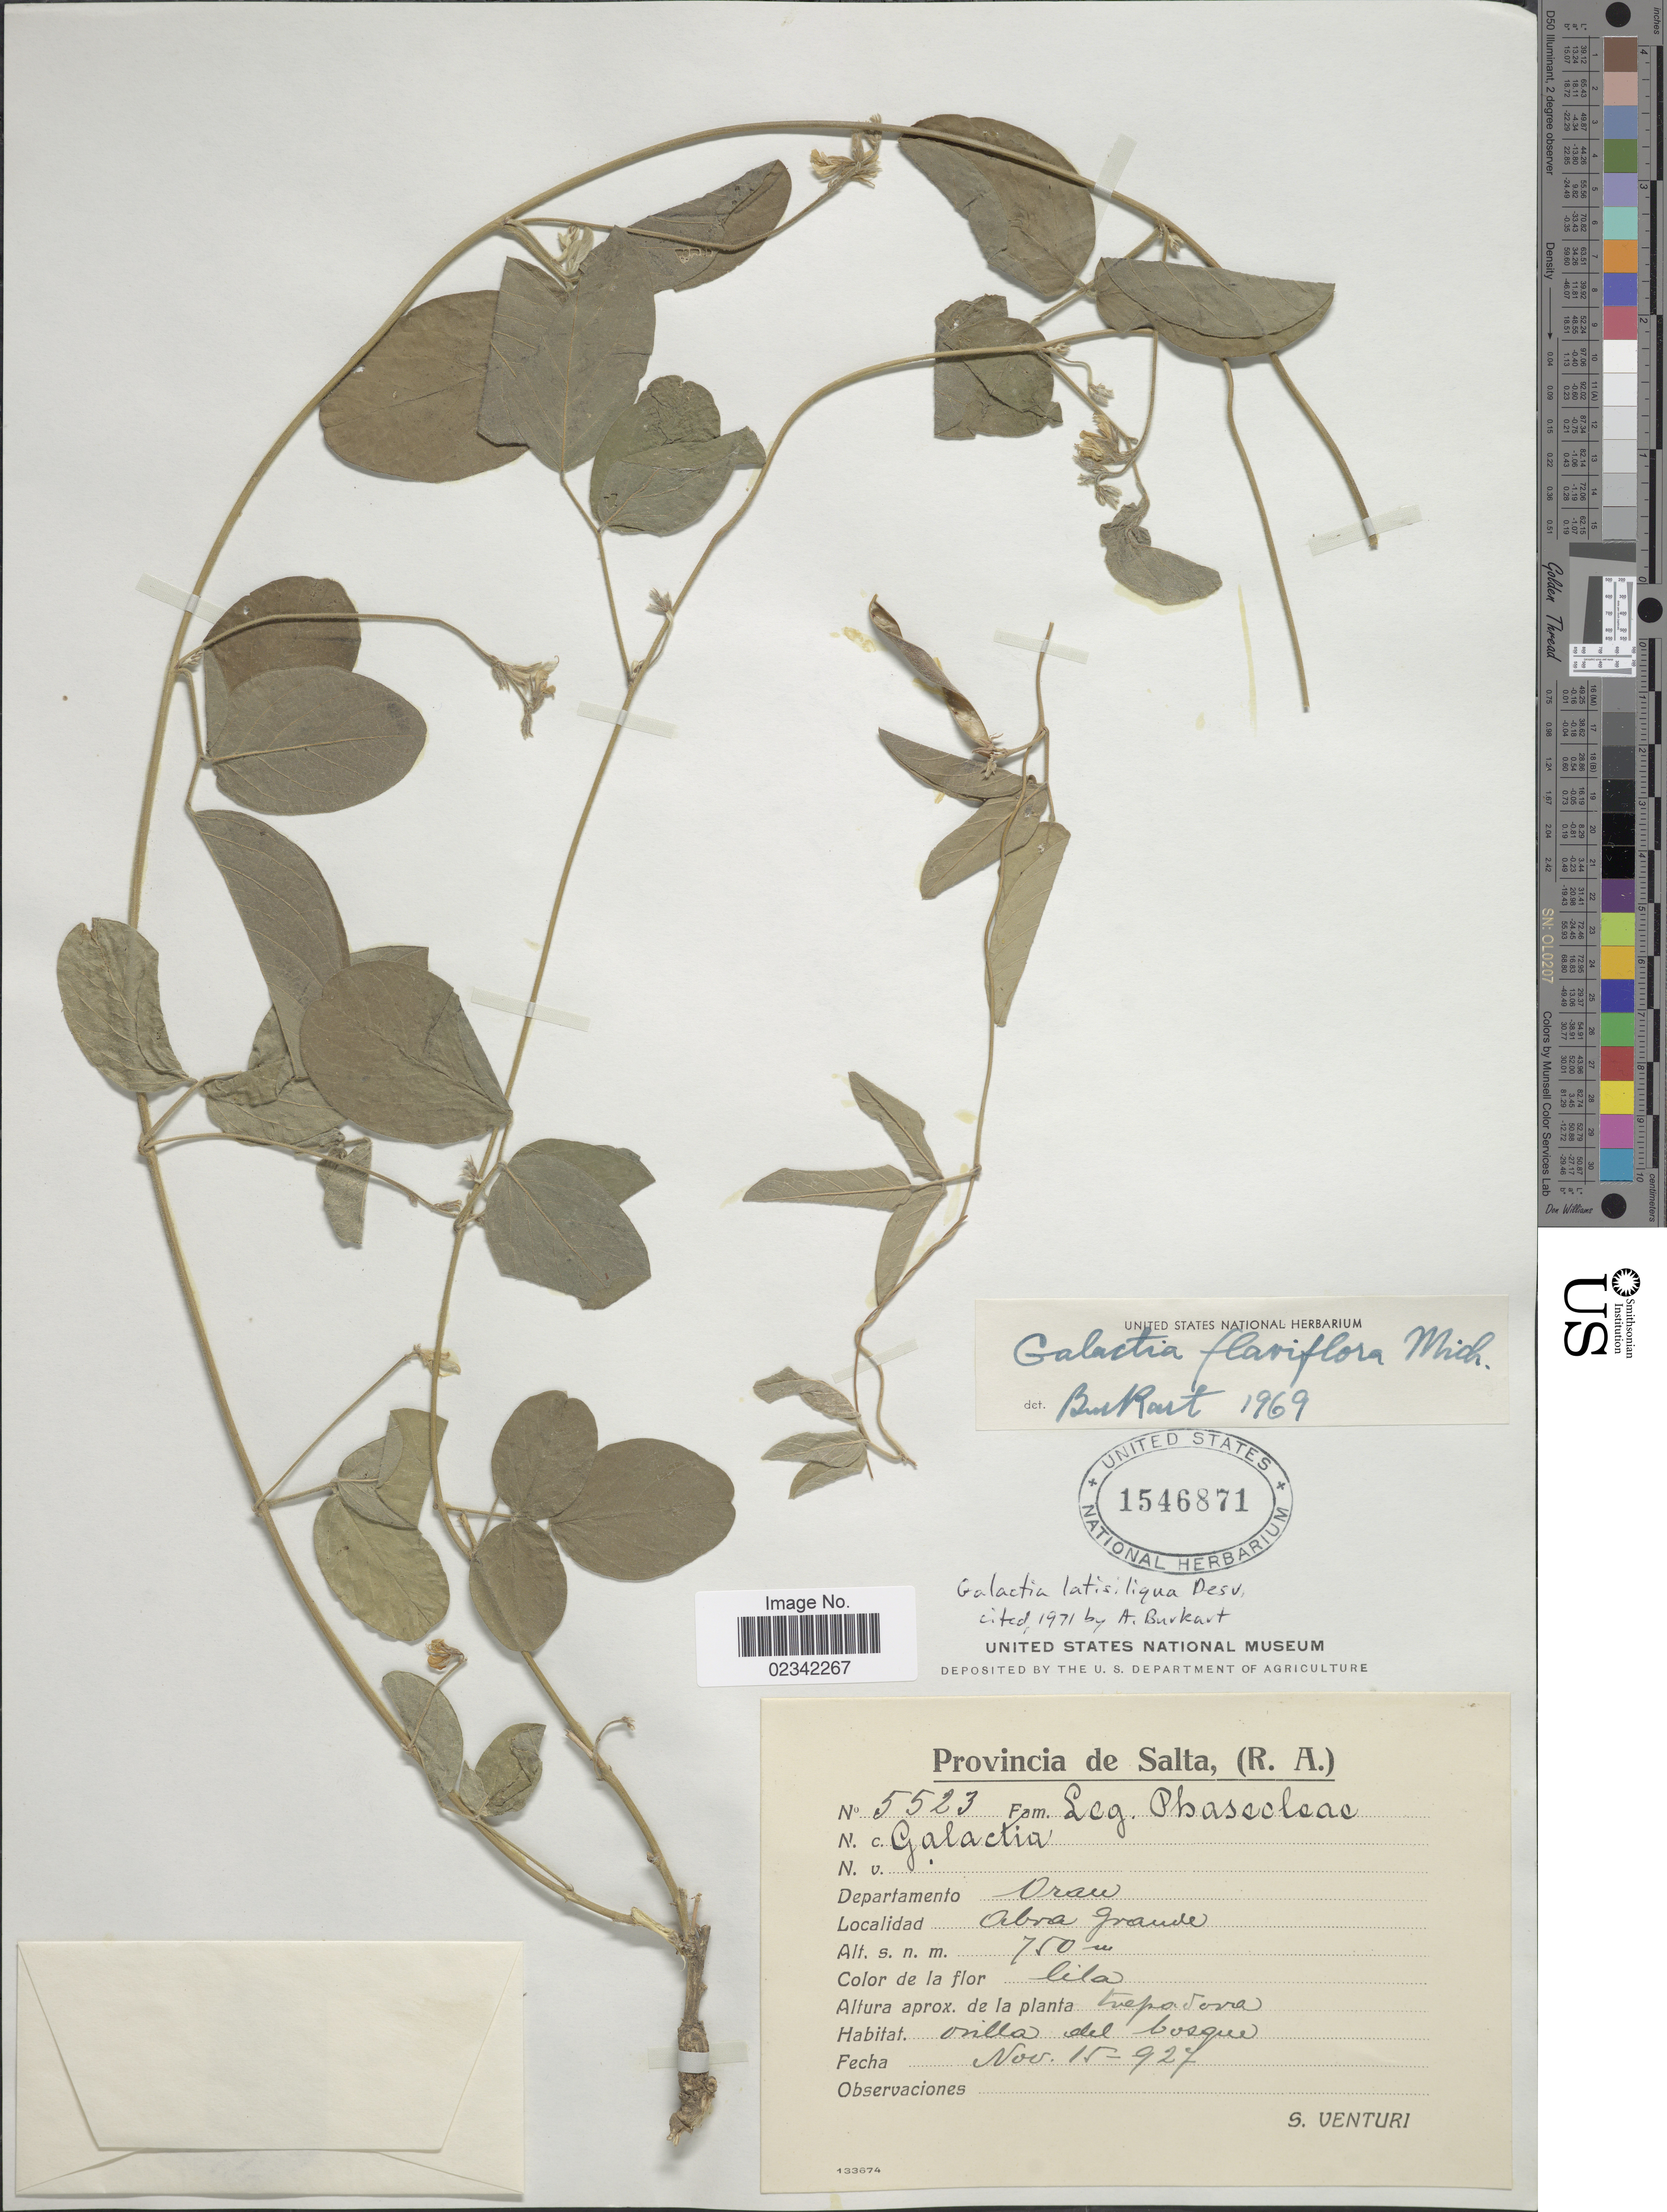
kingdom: Plantae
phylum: Tracheophyta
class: Magnoliopsida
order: Fabales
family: Fabaceae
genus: Galactia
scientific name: Galactia latisiliqua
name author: Desv.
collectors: S. Venturi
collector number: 5523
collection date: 1927-11-15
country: Argentina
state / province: Salta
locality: Departamento Oran, Abra Grande.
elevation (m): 750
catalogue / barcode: US 1546871